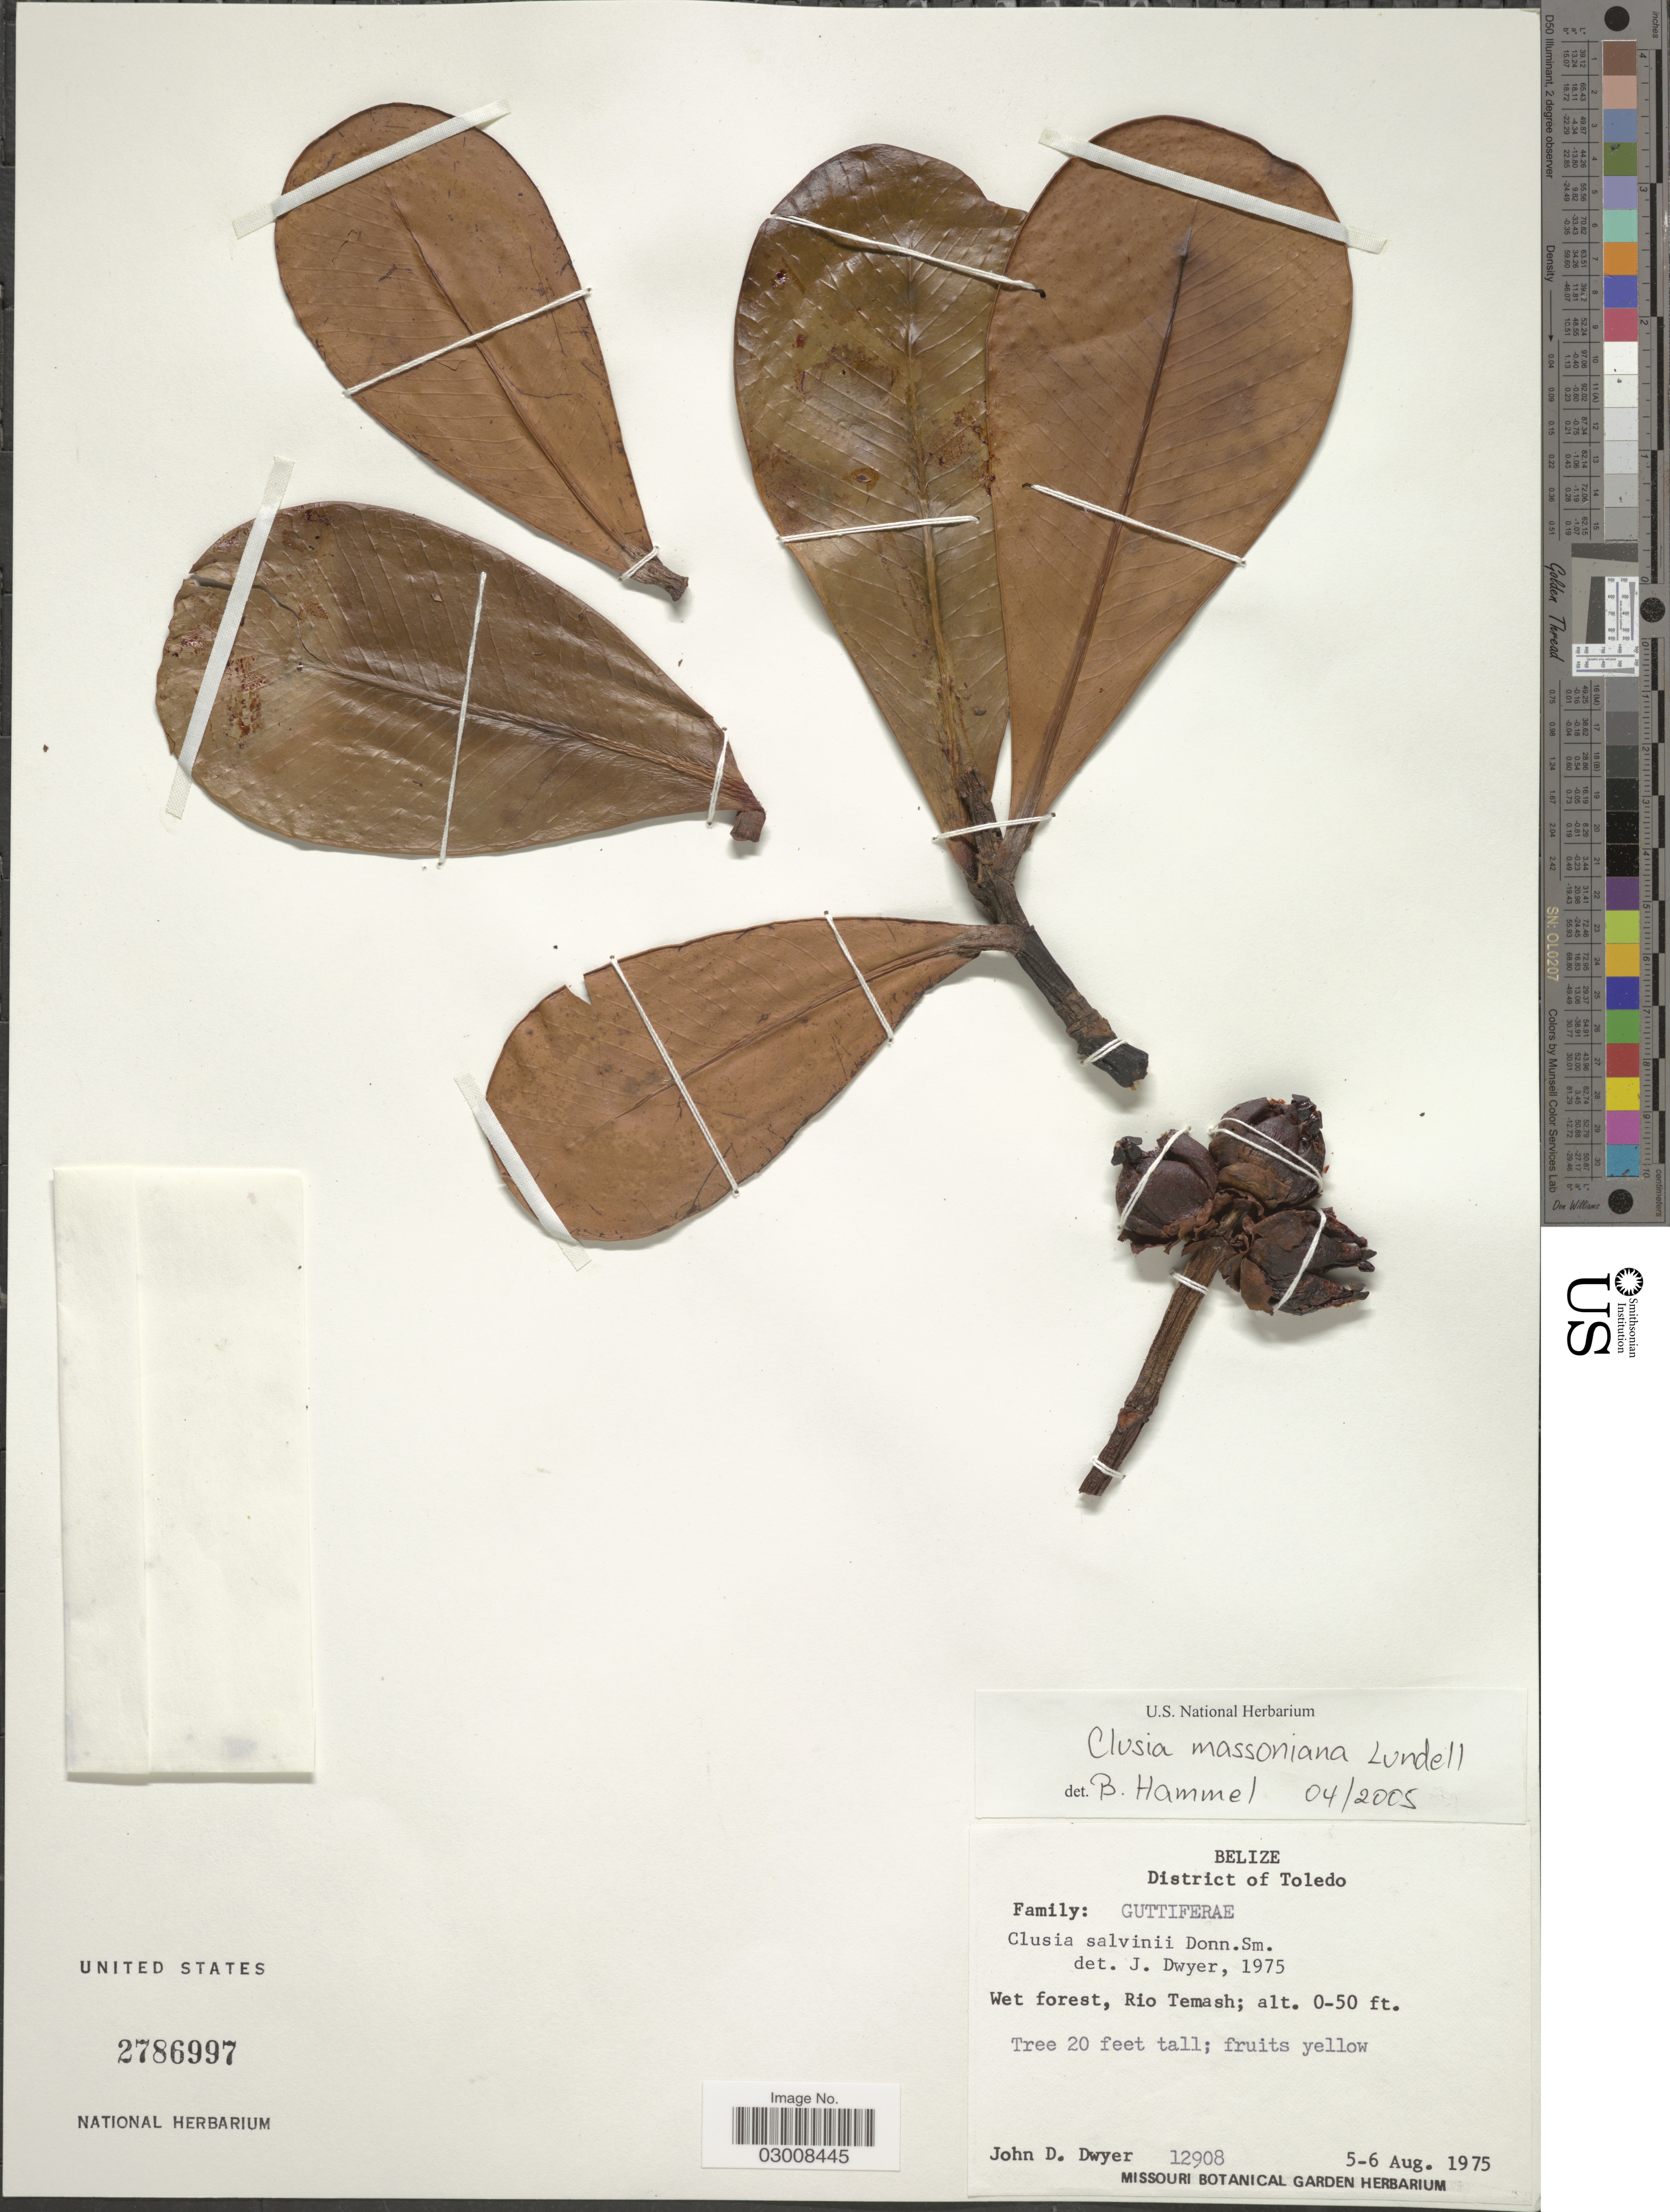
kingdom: Plantae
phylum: Tracheophyta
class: Magnoliopsida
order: Malpighiales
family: Clusiaceae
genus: Clusia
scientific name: Clusia massoniana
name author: Lundell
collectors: J. D. Dwyer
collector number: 12908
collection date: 1975-08-05/1975-08-06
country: Belize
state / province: Toledo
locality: District of Toledo, Wet forest, Rio Temash.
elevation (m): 0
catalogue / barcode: US 2786997